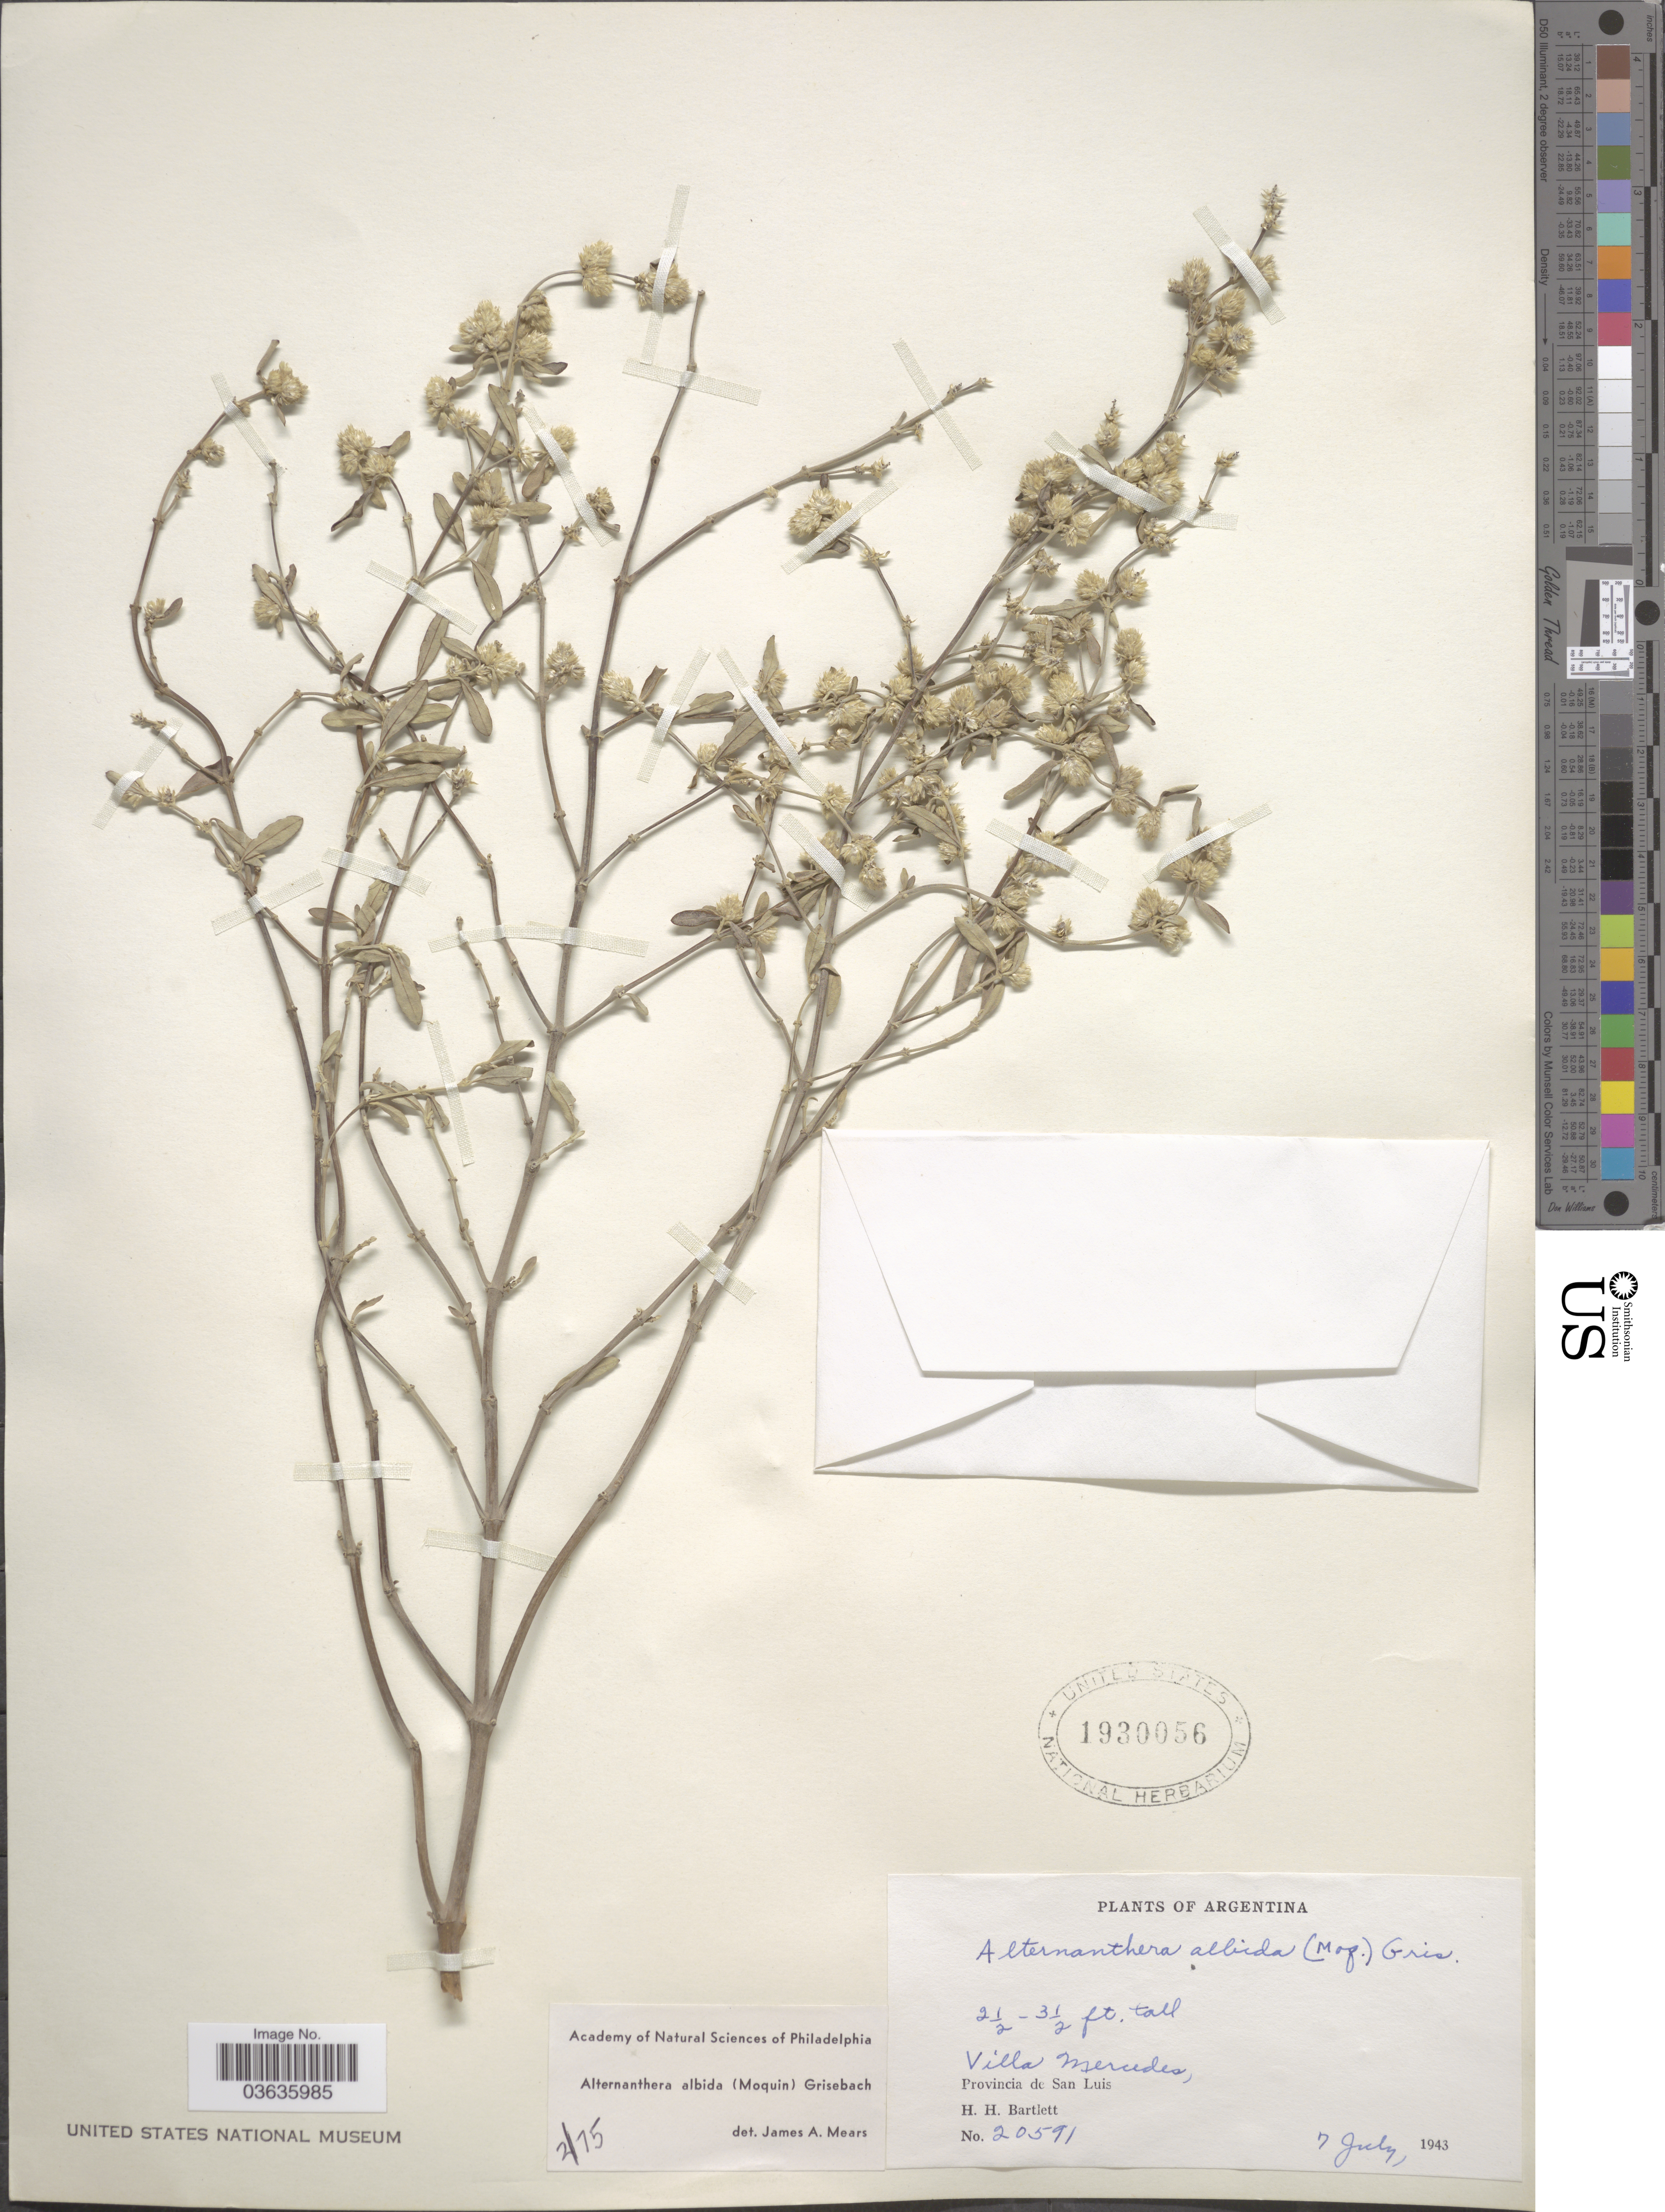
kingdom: Plantae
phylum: Tracheophyta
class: Magnoliopsida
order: Caryophyllales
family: Amaranthaceae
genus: Alternanthera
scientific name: Alternanthera albida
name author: (Moq.) Griseb.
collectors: H. H. Bartlett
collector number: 20591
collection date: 1943-07-07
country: Argentina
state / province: San Luis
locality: Villa Mercedes.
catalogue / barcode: US 1930056